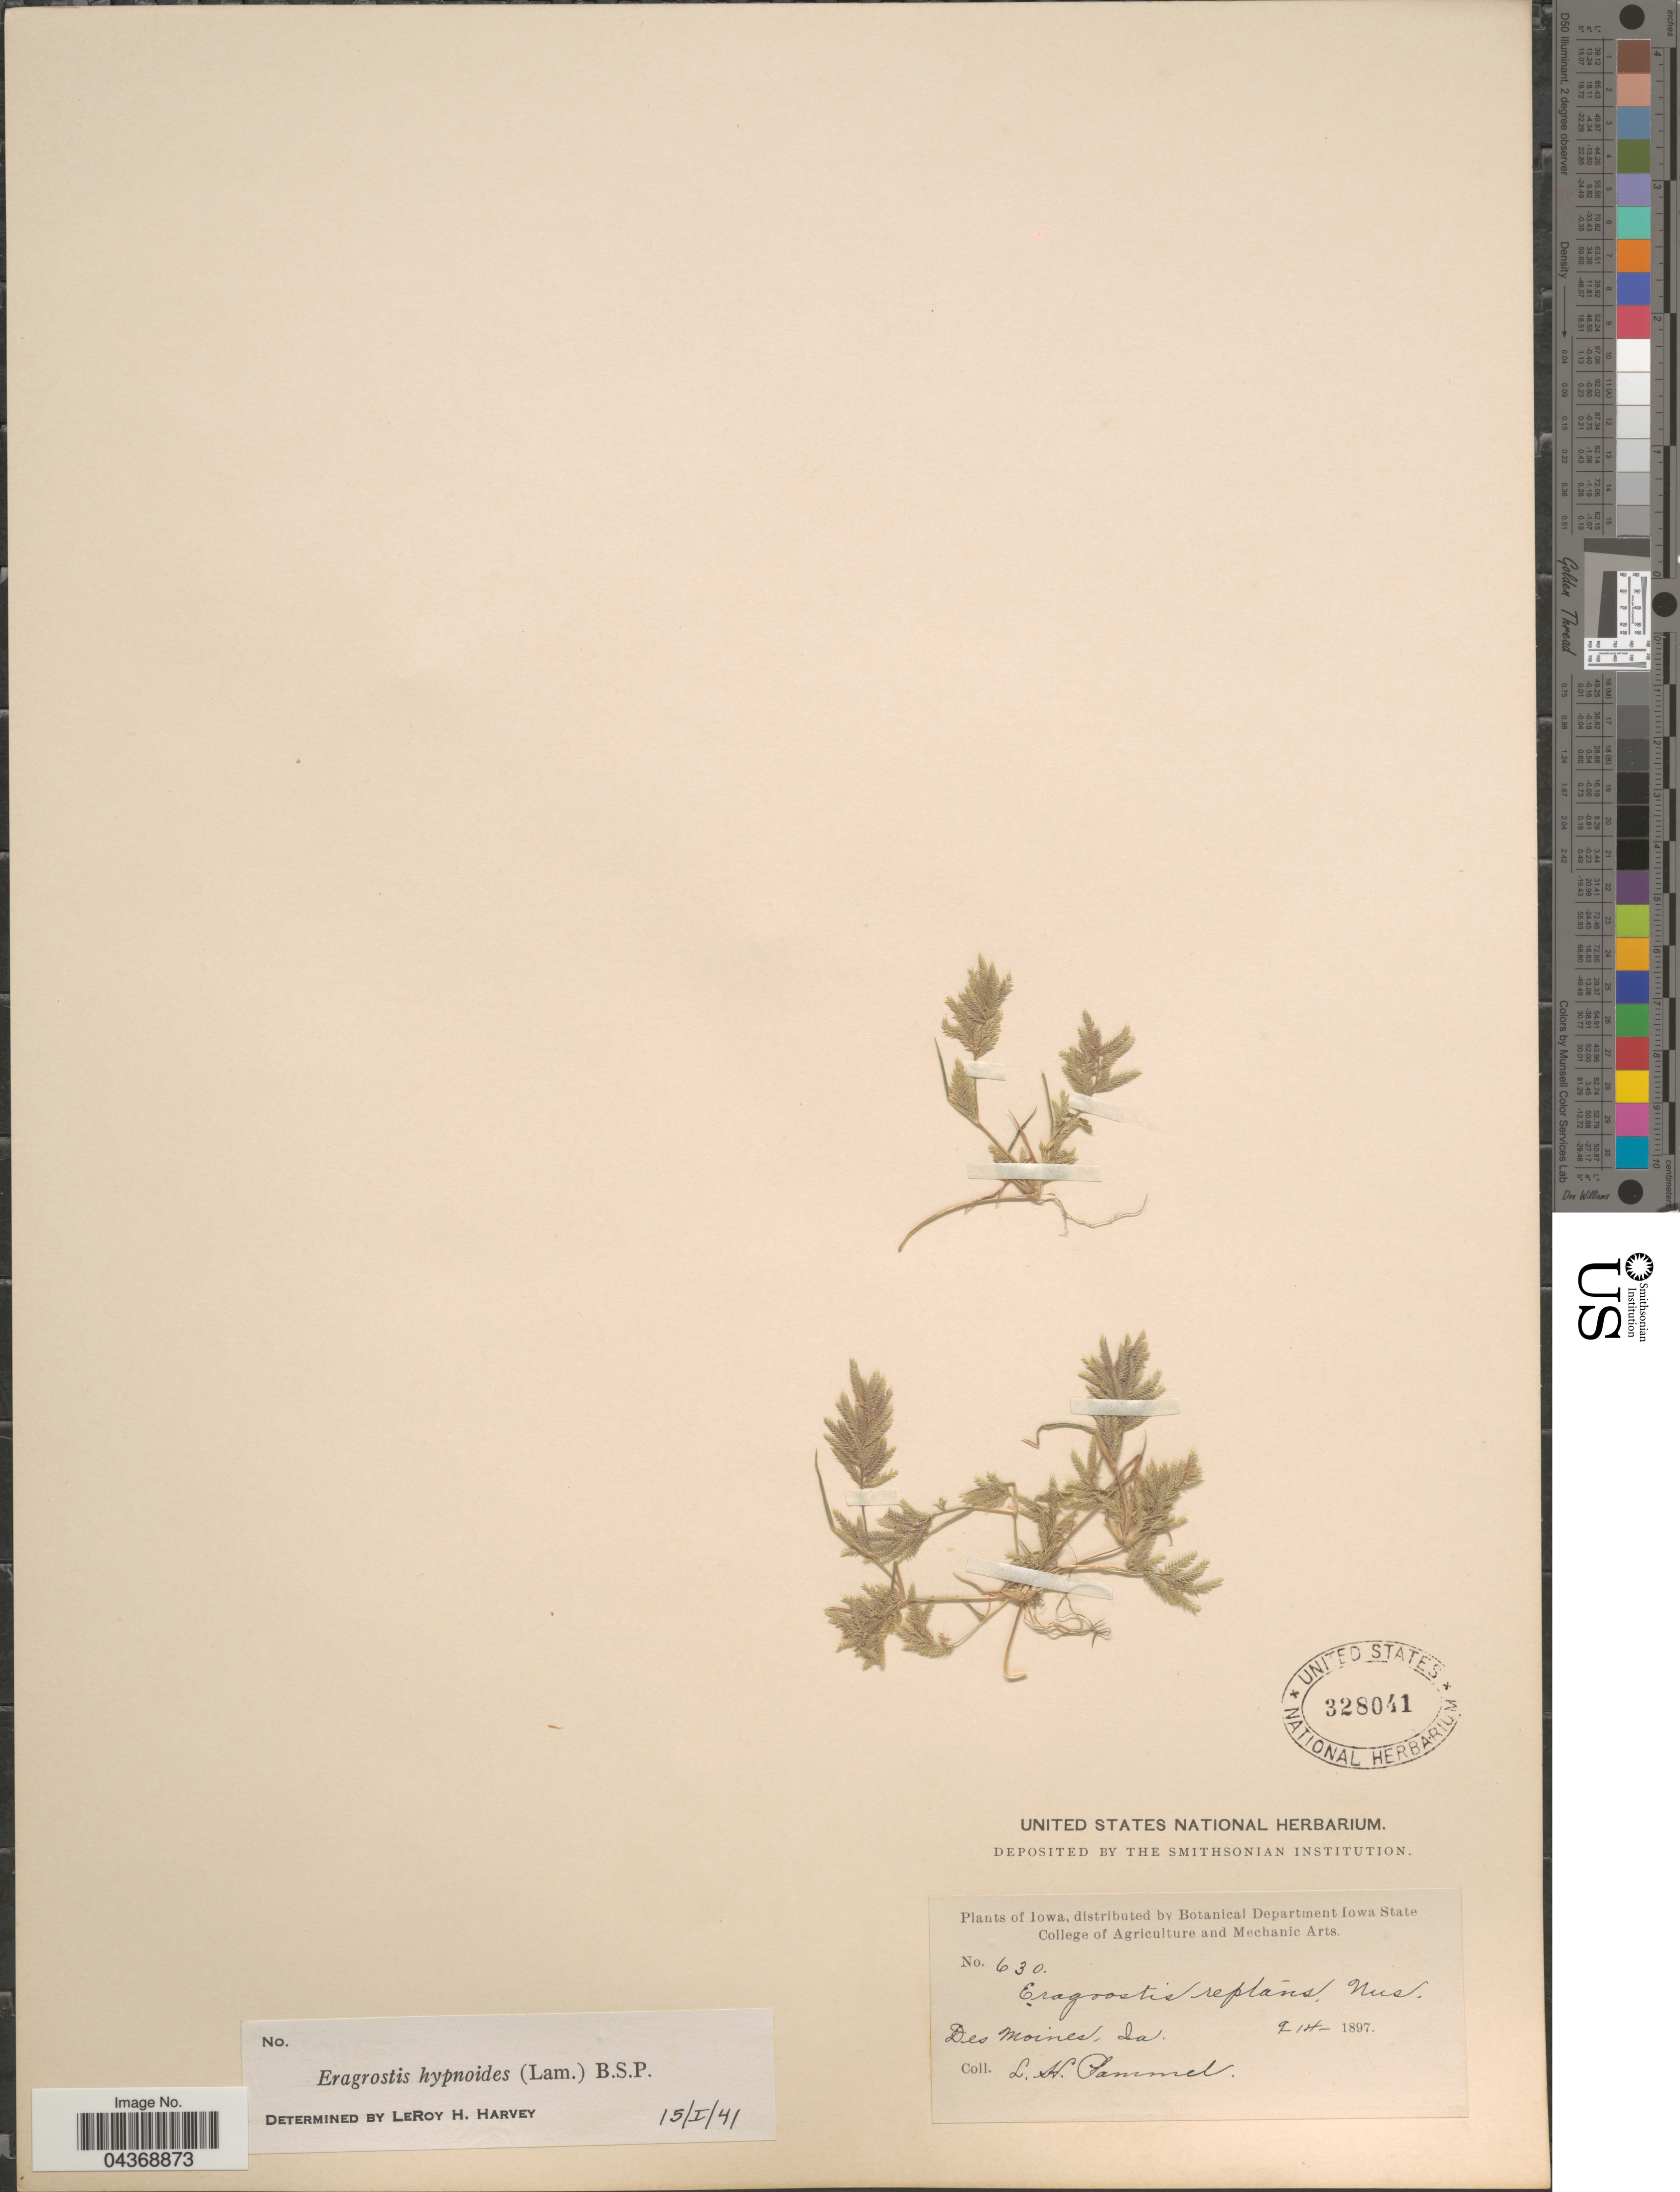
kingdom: Plantae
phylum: Tracheophyta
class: Liliopsida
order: Poales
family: Poaceae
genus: Eragrostis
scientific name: Eragrostis hypnoides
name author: (Lam.) Britton, Stearns & Poggenb.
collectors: L. Pammel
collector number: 630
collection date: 1897-09-14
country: United States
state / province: Iowa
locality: Des Moines.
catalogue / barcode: US 328041